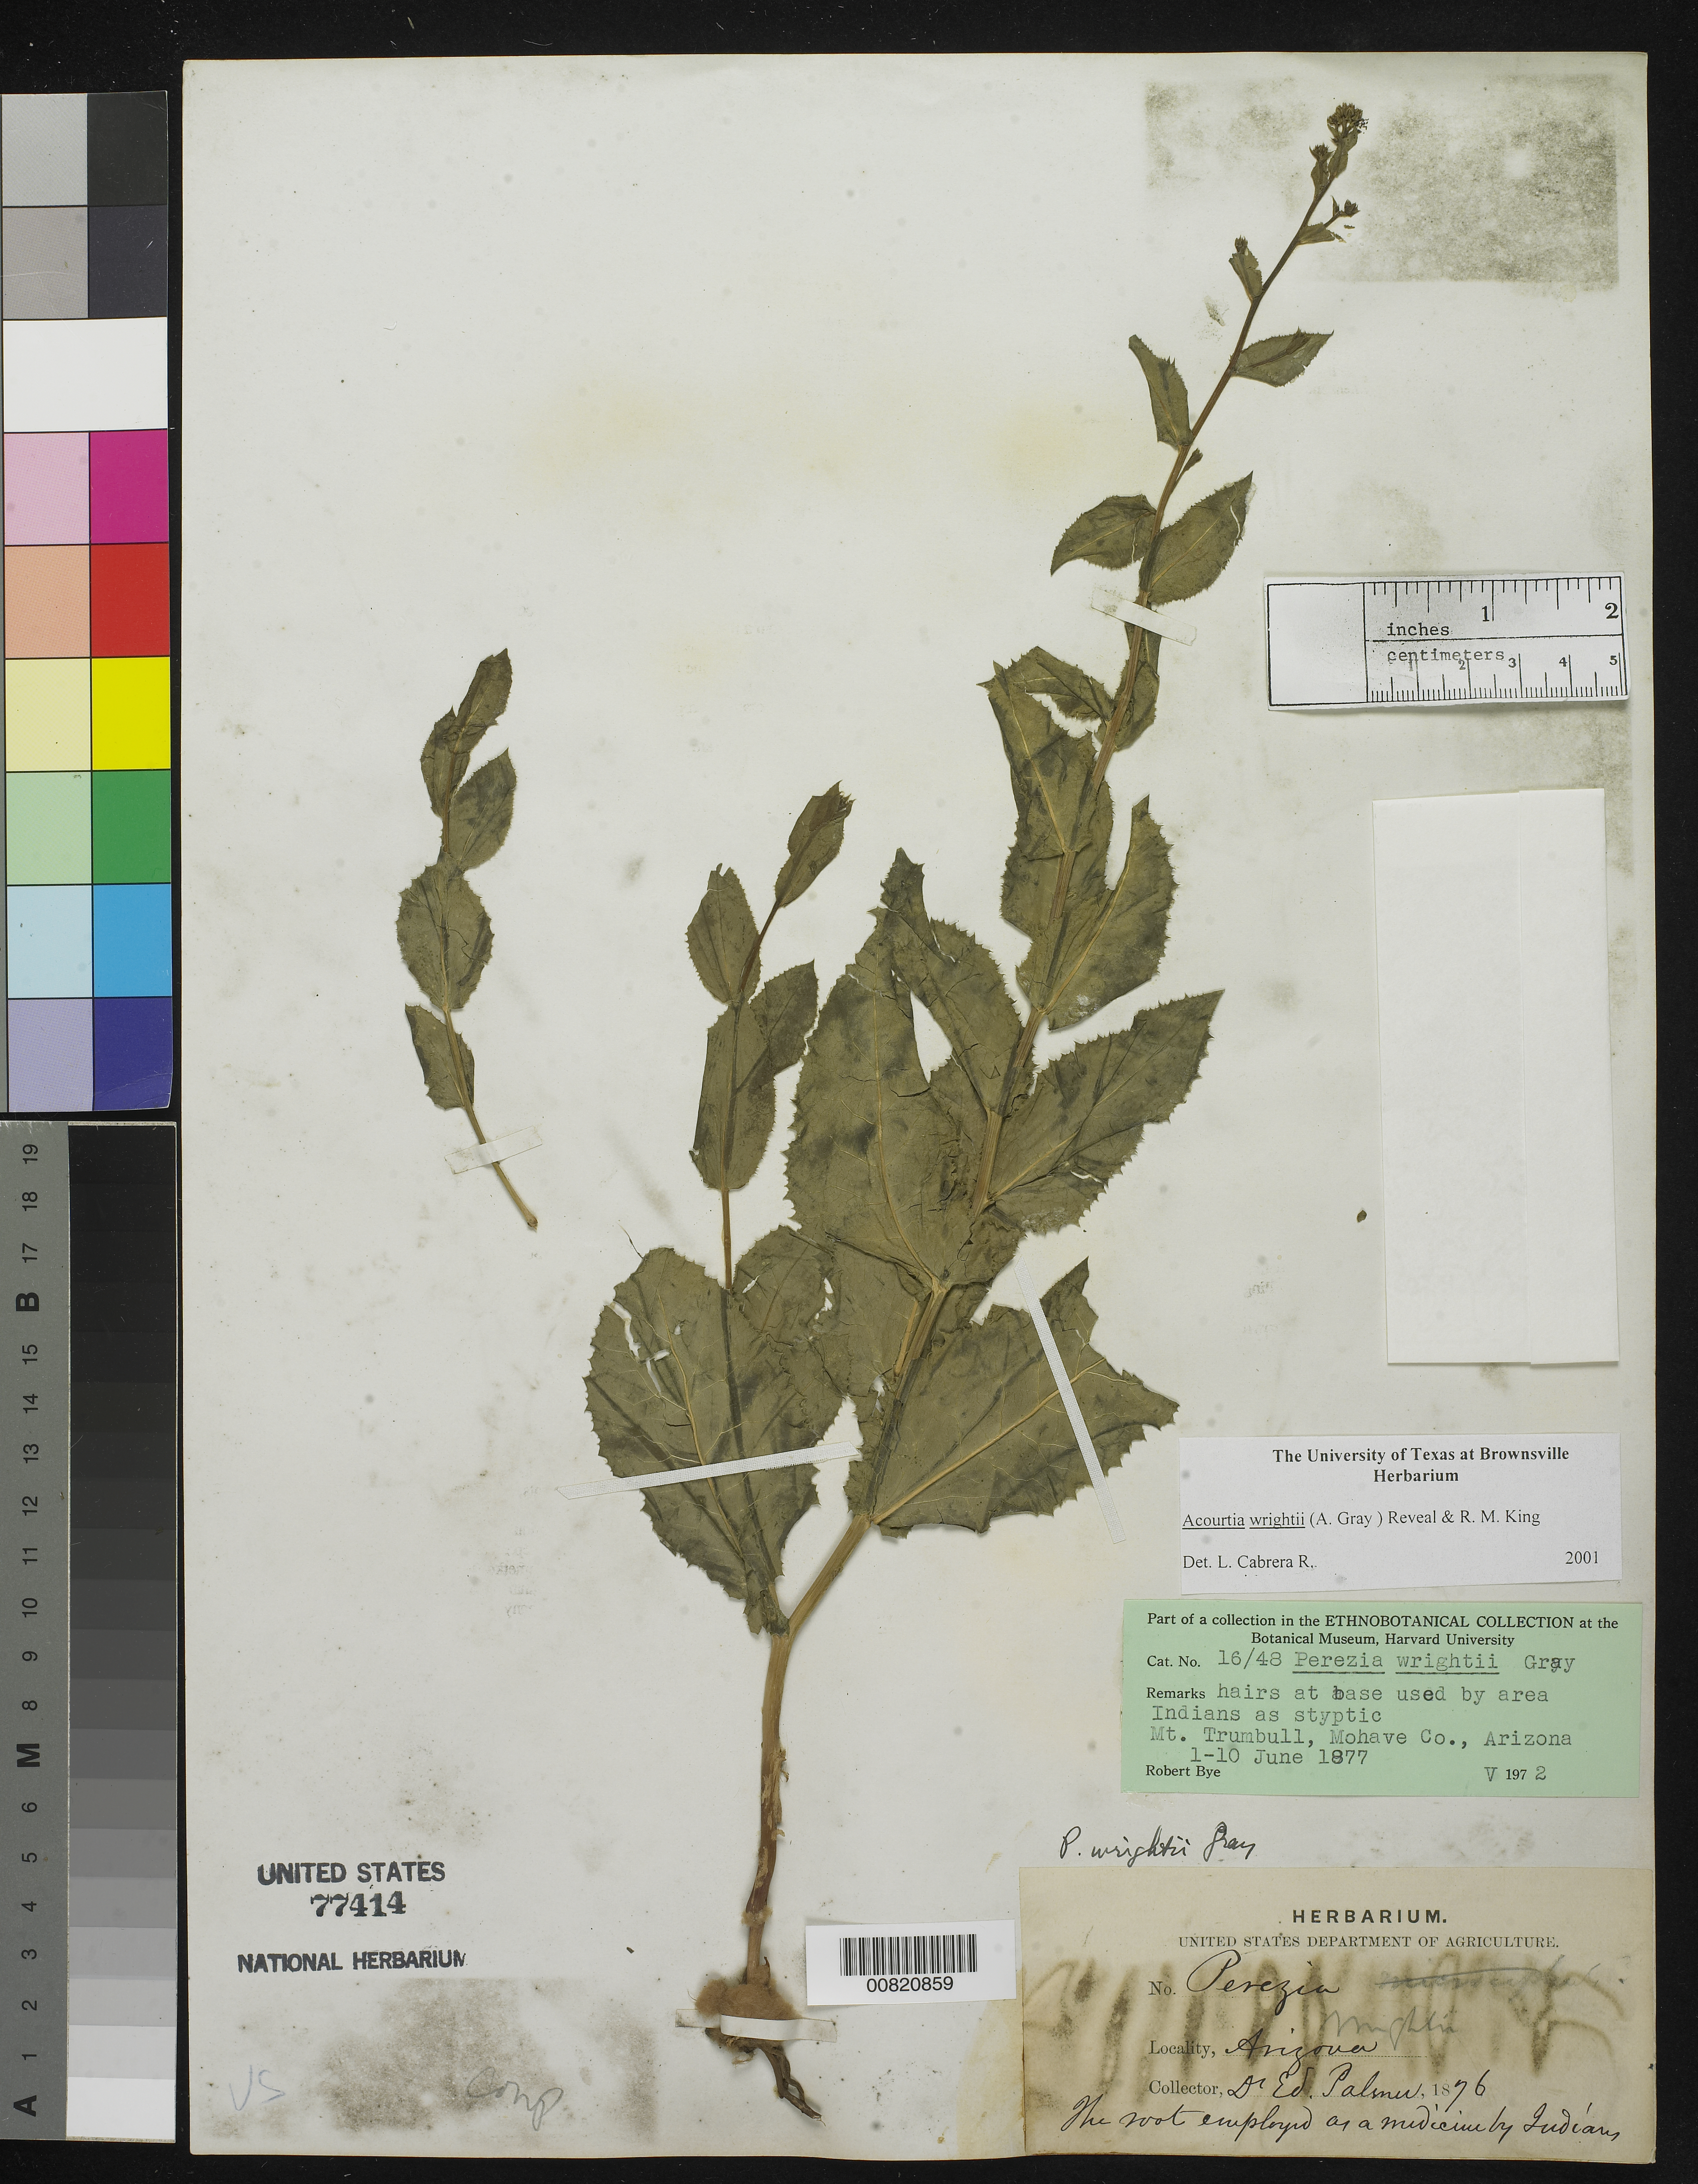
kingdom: Plantae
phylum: Tracheophyta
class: Magnoliopsida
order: Asterales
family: Asteraceae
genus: Acourtia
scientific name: Acourtia wrightii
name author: (A. Gray) Reveal & R.M. King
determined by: Cabrera R., L.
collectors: E. Palmer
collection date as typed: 01 Jun 1877 to 10 Jun 1877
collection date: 1877-06-01/1877-06-10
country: United States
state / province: Arizona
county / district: Mohave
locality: Mount Trumbull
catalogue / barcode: US 77414